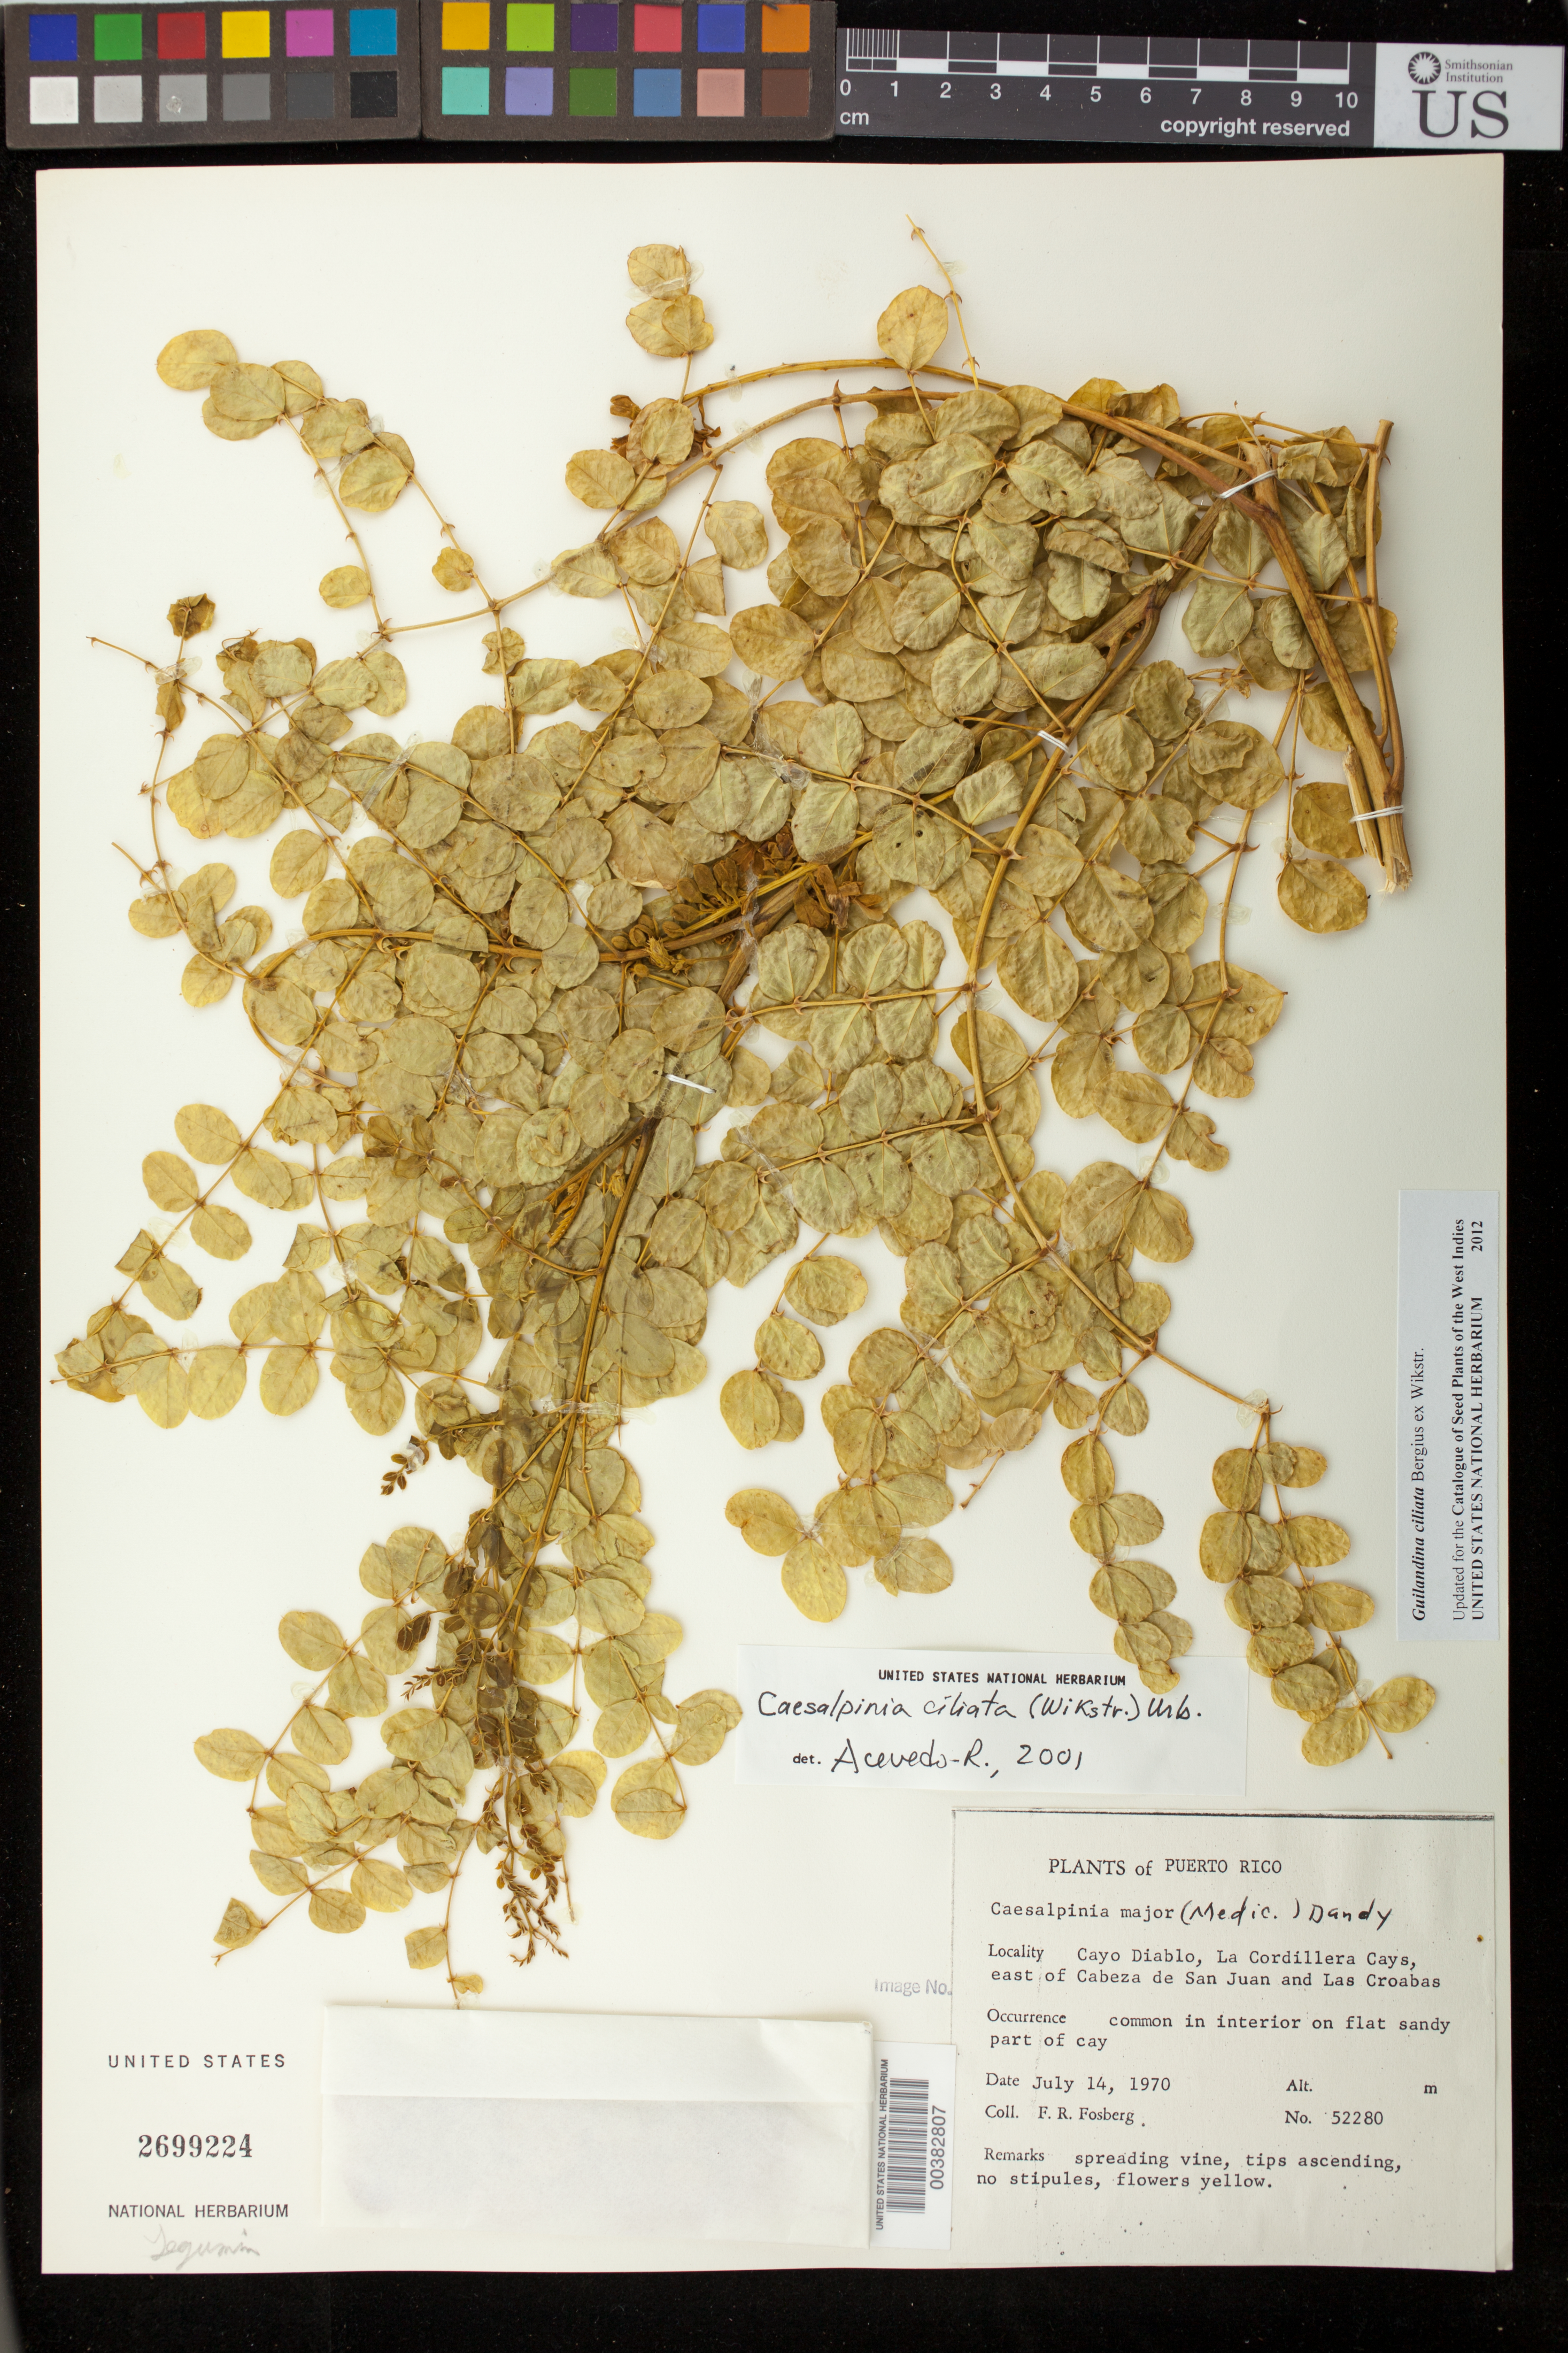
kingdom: Plantae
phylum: Tracheophyta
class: Magnoliopsida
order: Fabales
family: Fabaceae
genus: Guilandina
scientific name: Guilandina ciliata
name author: Bergius ex Wikstr.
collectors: F. R. Fosberg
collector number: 52280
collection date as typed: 14 Jul 1970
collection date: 1970-07-14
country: Puerto Rico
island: Puerto Rico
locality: Cayo Diablo, La Cordillera Cays, east of Cabeza de San Juan and Las Croabas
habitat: In interior on flat sandy part of cay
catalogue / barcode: US 2699224